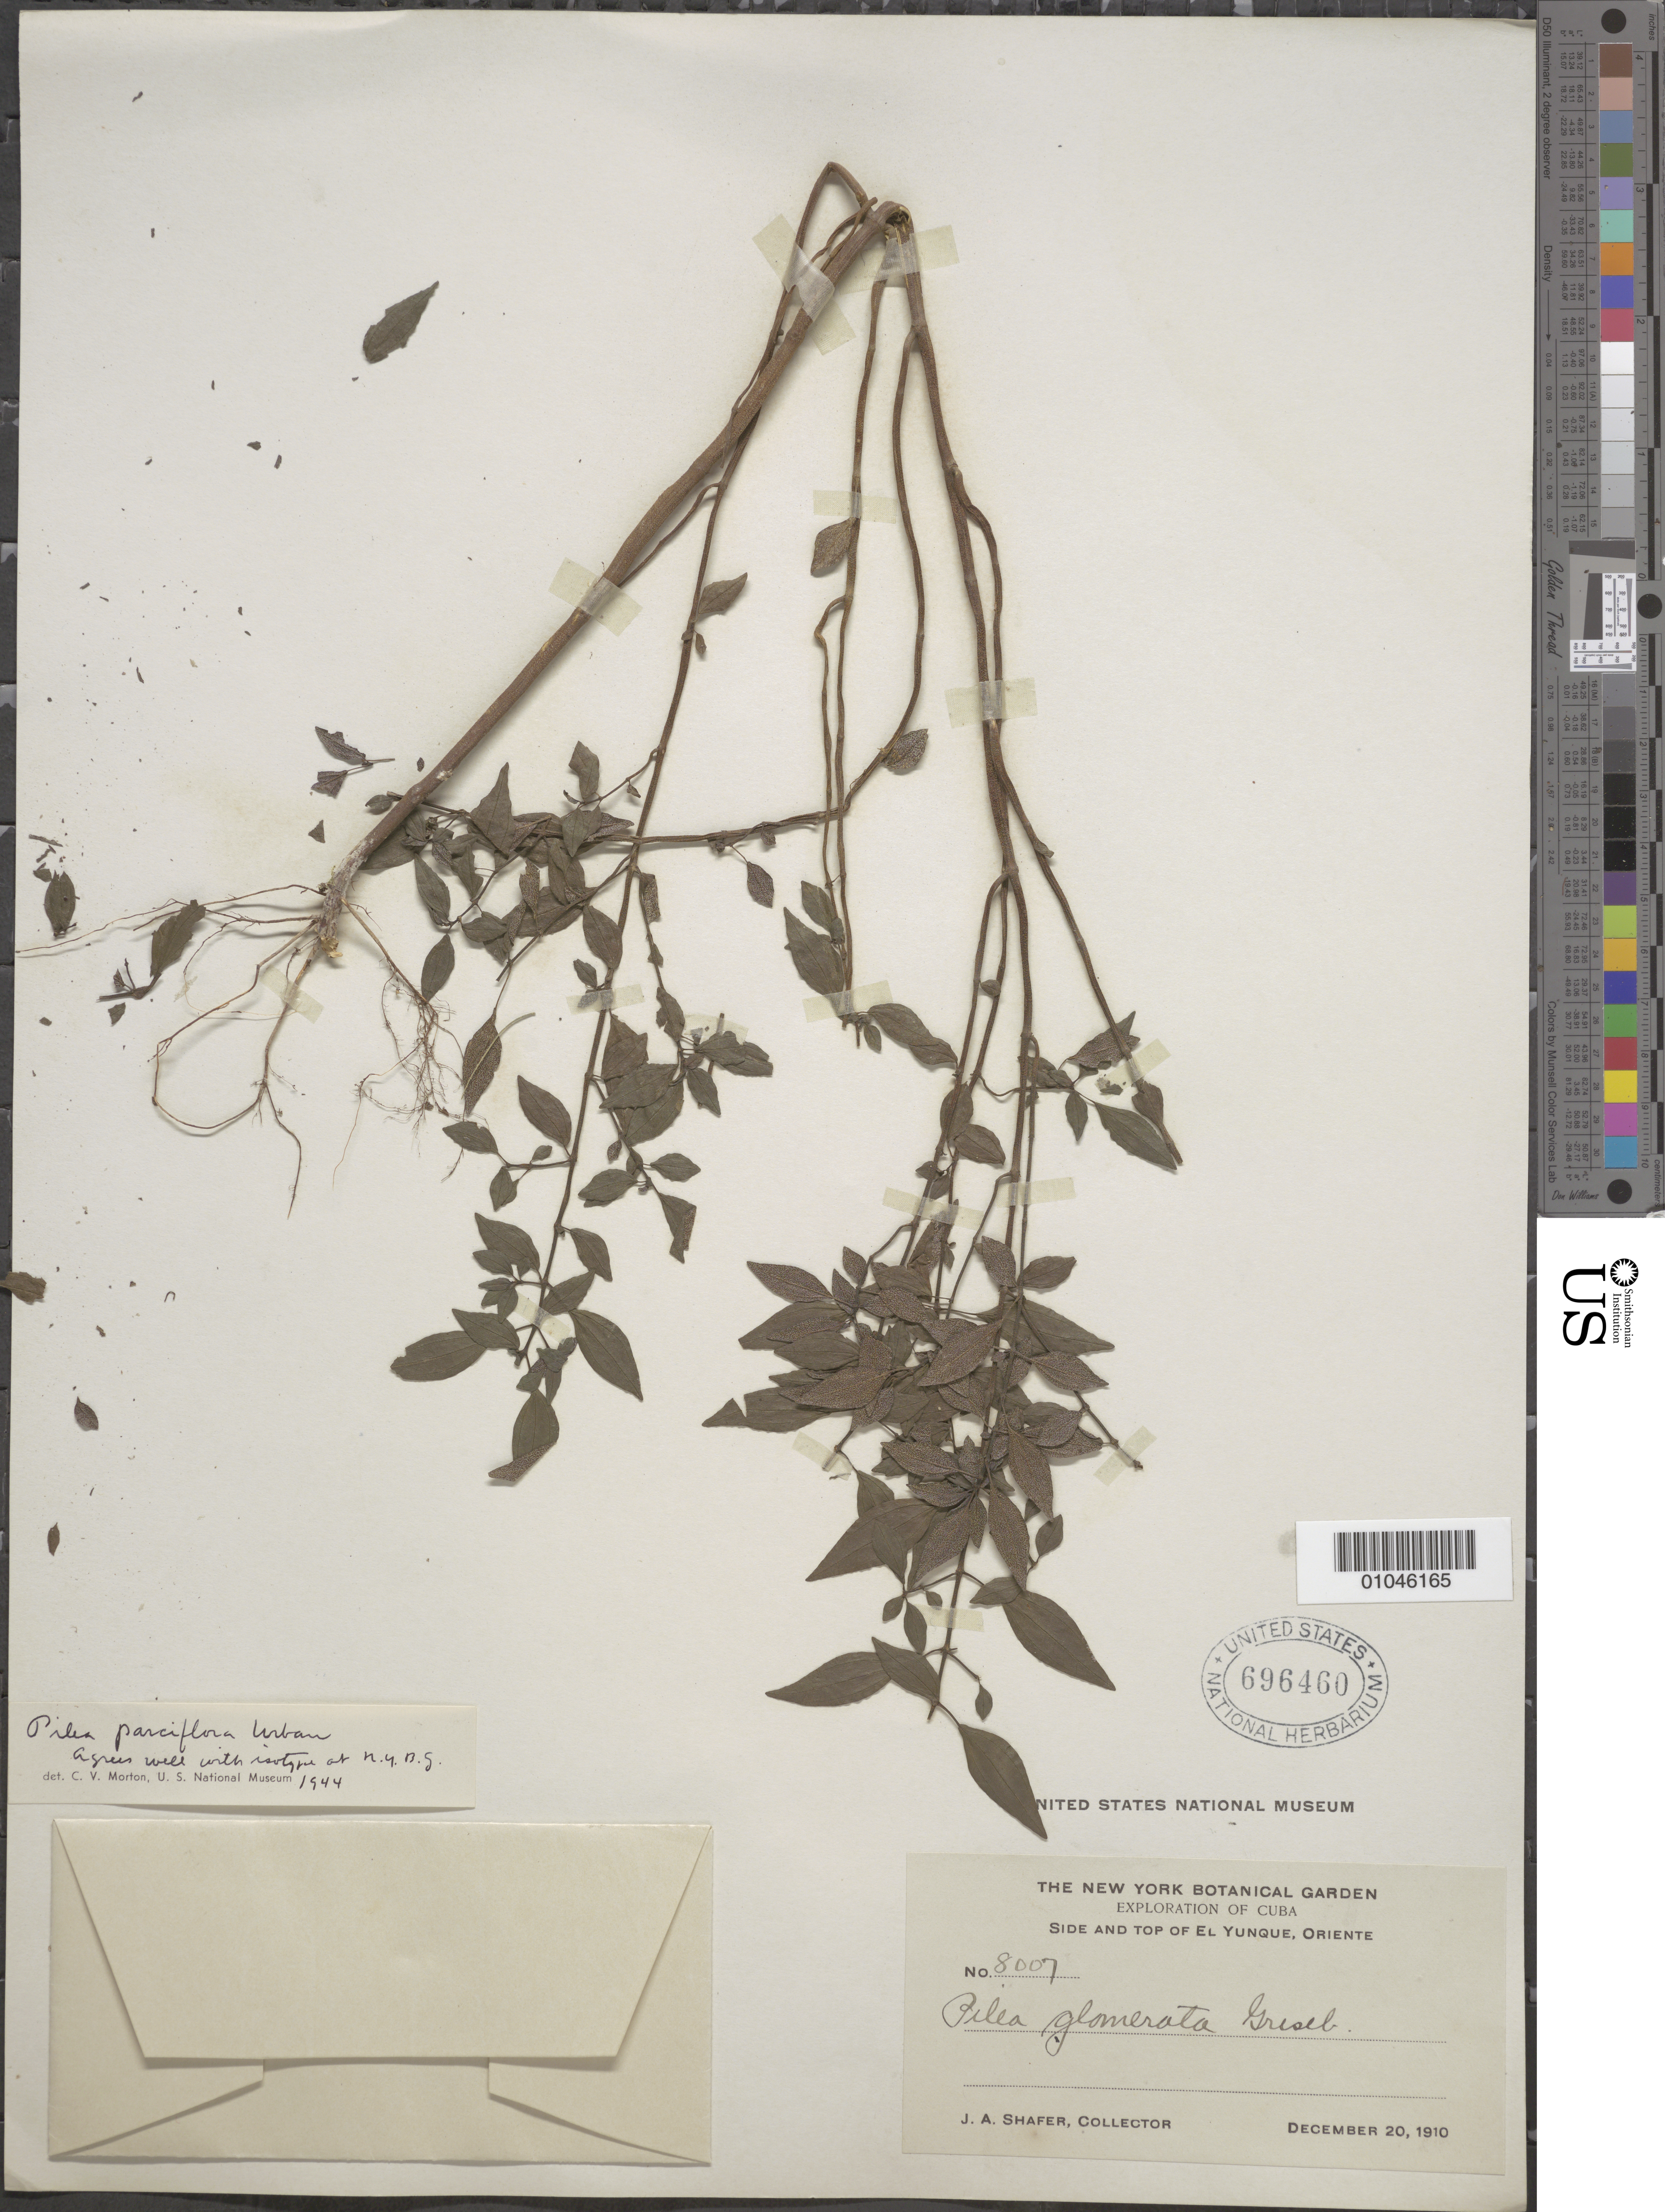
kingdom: Plantae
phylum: Tracheophyta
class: Magnoliopsida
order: Rosales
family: Urticaceae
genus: Pilea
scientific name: Pilea parciflora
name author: Urb.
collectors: J. A. Shafer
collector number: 8007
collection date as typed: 20 Dec 1910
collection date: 1910-12-20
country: Cuba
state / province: Oriente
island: Cuba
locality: Side and top of El Yunque, Oriente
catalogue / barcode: US 696460